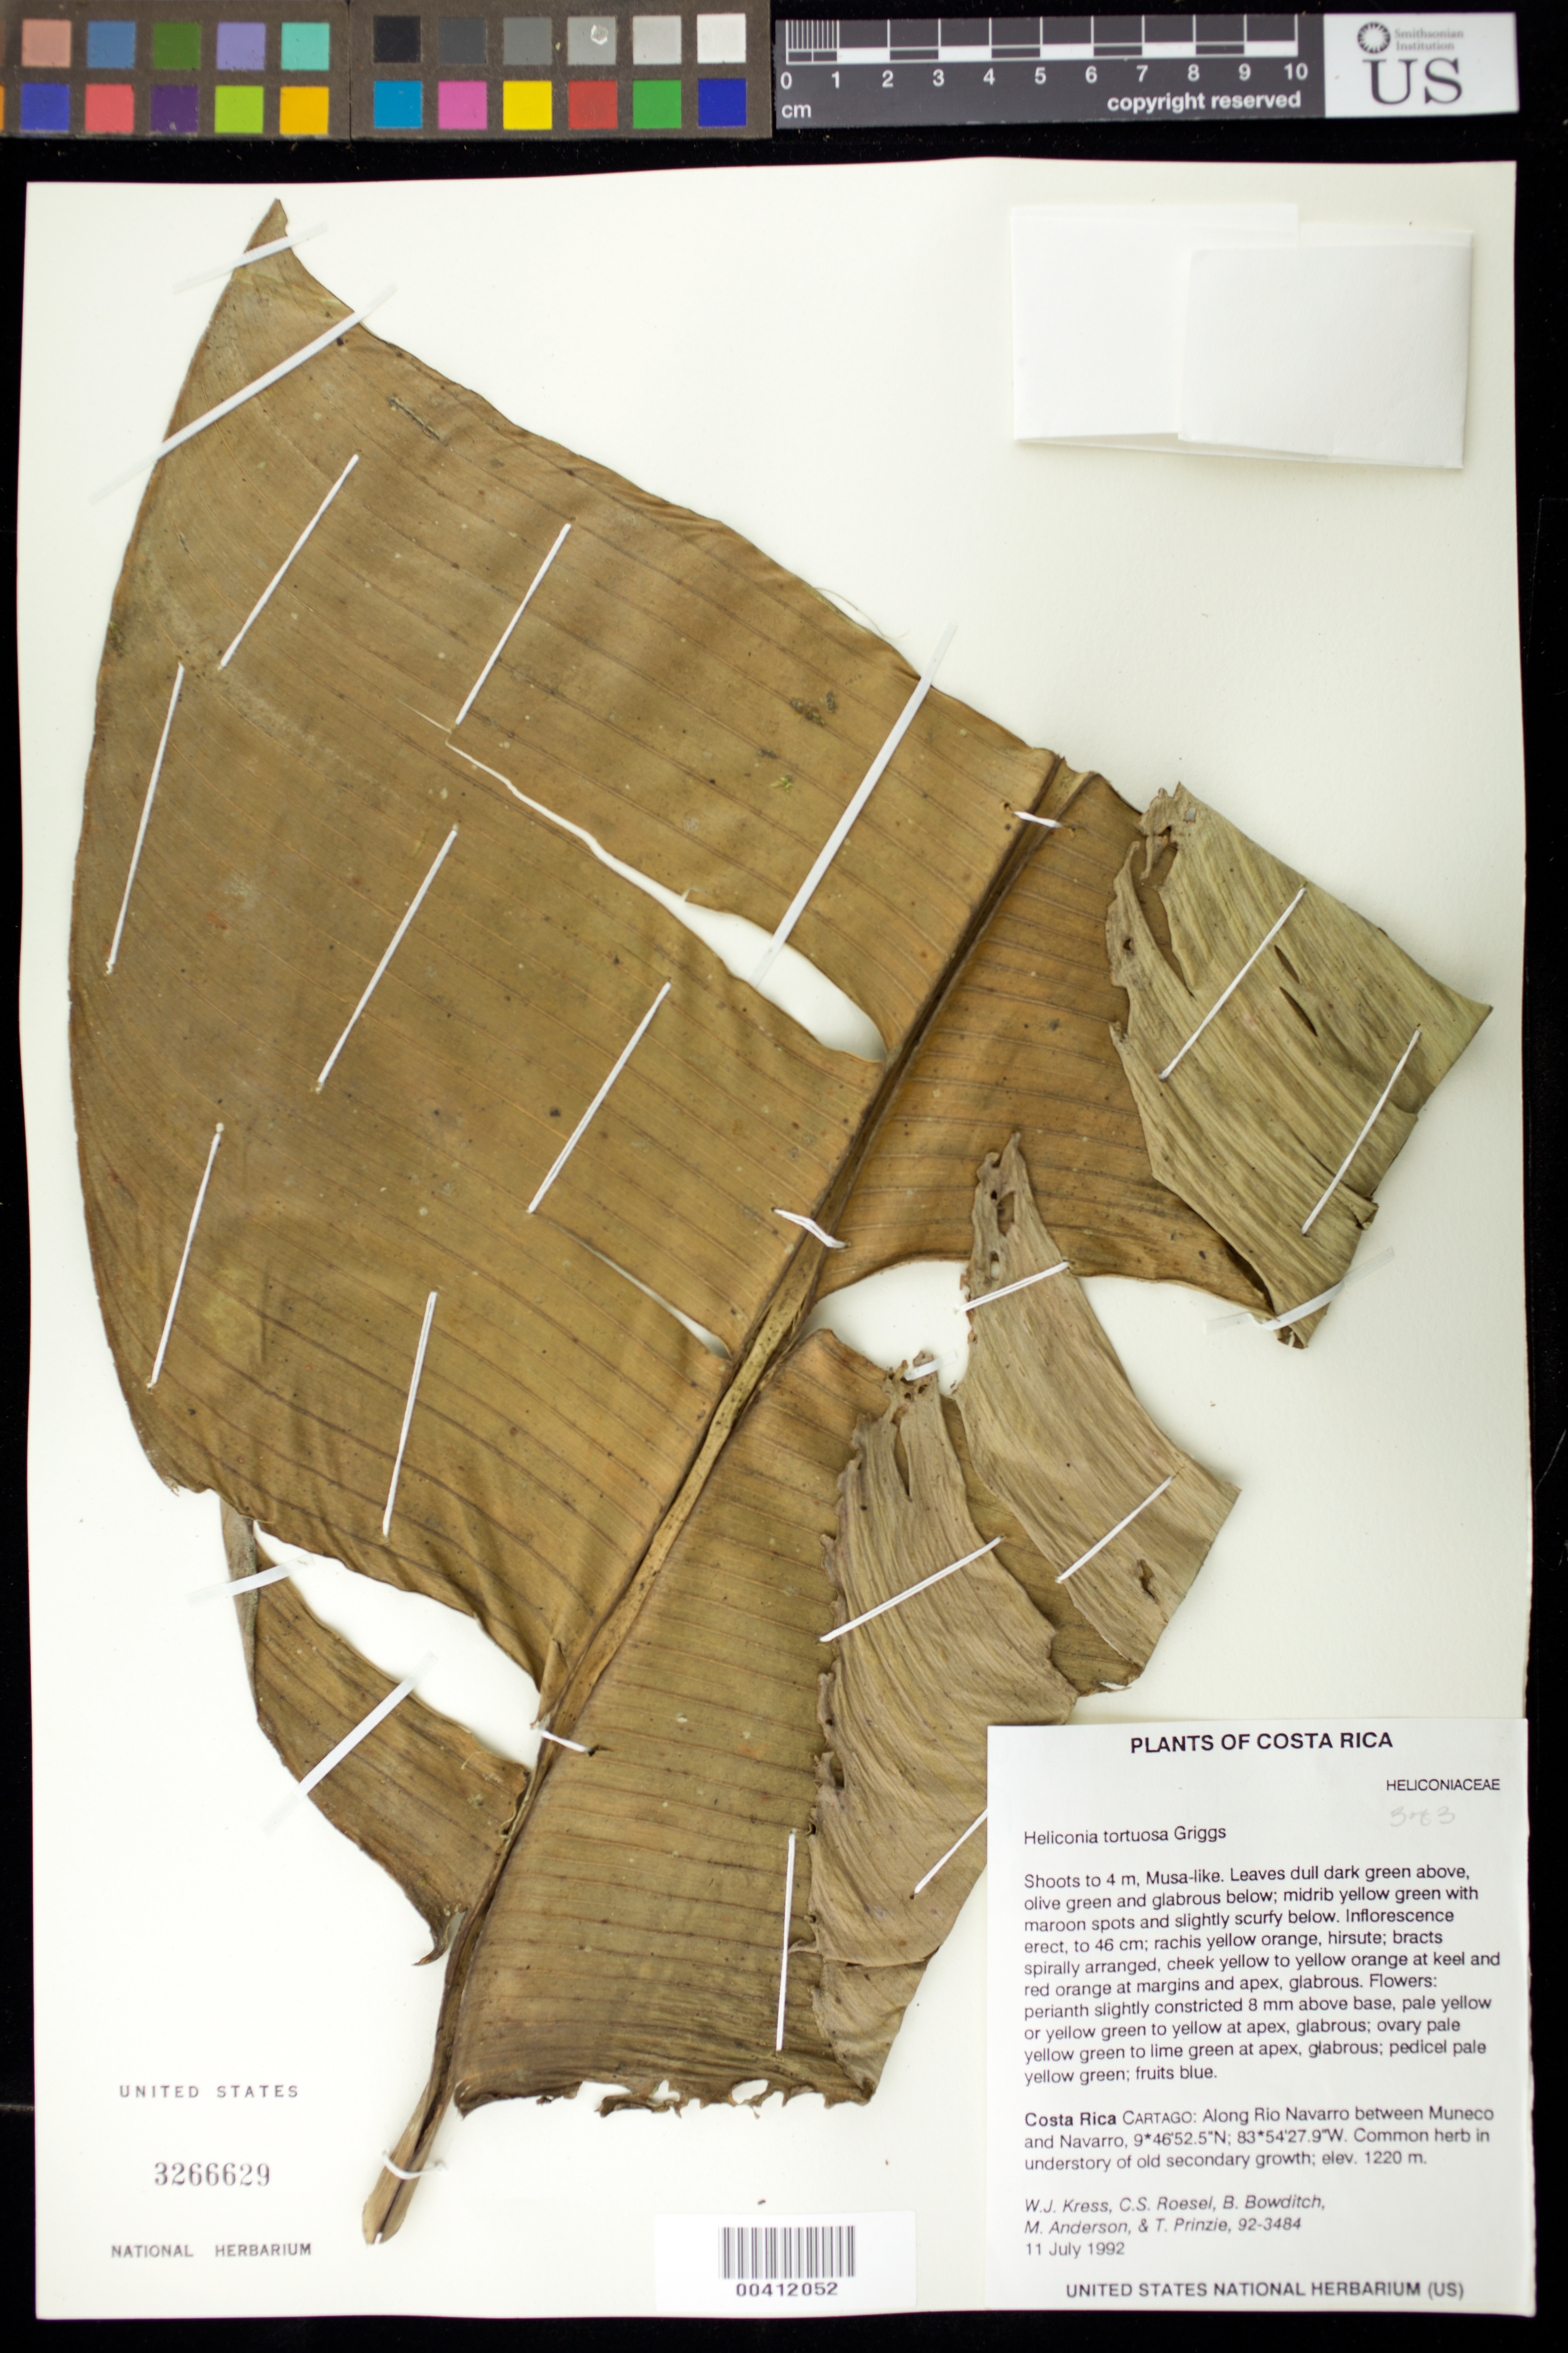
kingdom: Plantae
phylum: Tracheophyta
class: Liliopsida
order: Zingiberales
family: Heliconiaceae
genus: Heliconia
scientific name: Heliconia tortuosa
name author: R.F. Griggs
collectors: W. J. Kress, C. S. Roesel, B. Bowditch, M. Anderson & T. Prinzie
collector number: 92-3484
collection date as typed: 11 Jul 1992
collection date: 1992-07-11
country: Costa Rica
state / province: Cartago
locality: Along Rio Navarro between Muneco and Navarro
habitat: Old secondary growth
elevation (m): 1220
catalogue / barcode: US 3266629